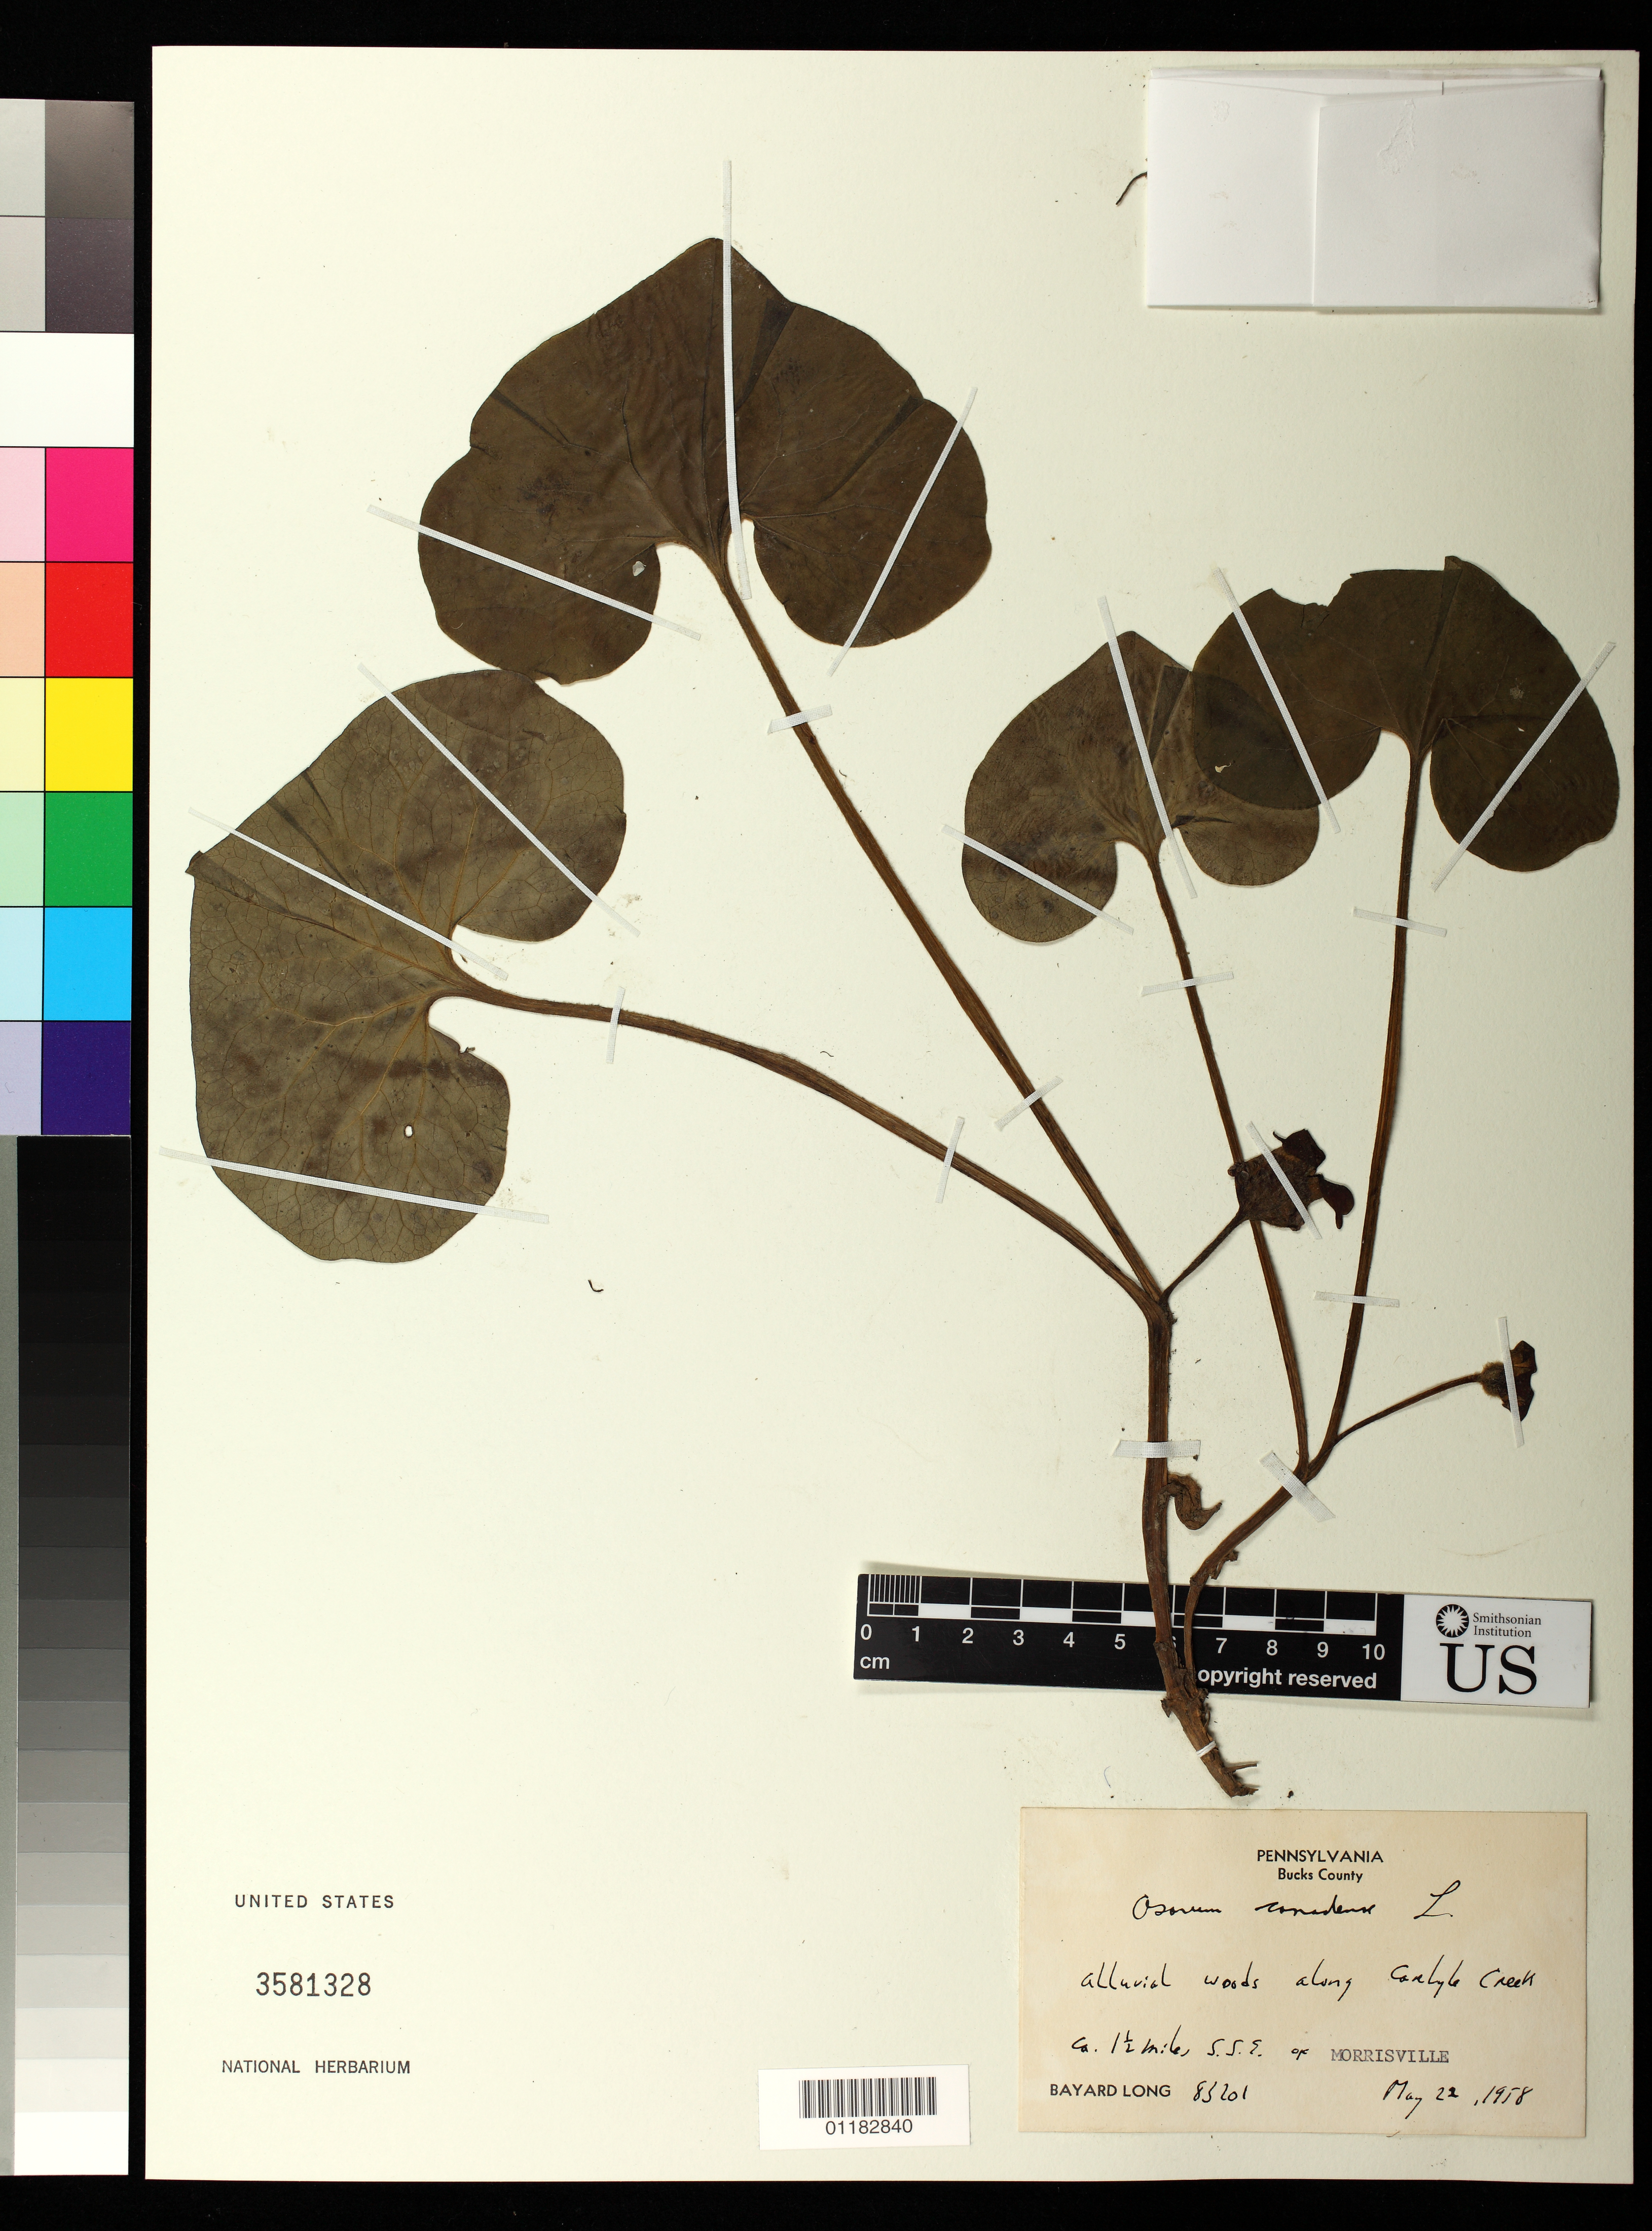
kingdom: Plantae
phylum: Tracheophyta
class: Magnoliopsida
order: Piperales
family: Aristolochiaceae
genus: Asarum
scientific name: Asarum canadense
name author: L.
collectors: B. H. Long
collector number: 83201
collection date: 1958-05-22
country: United States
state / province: Pennsylvania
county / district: Bucks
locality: Alluvial woods along Carlyle Creek ca. 1.5 miles SSE Morrisville. Bucks County.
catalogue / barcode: US 3581328